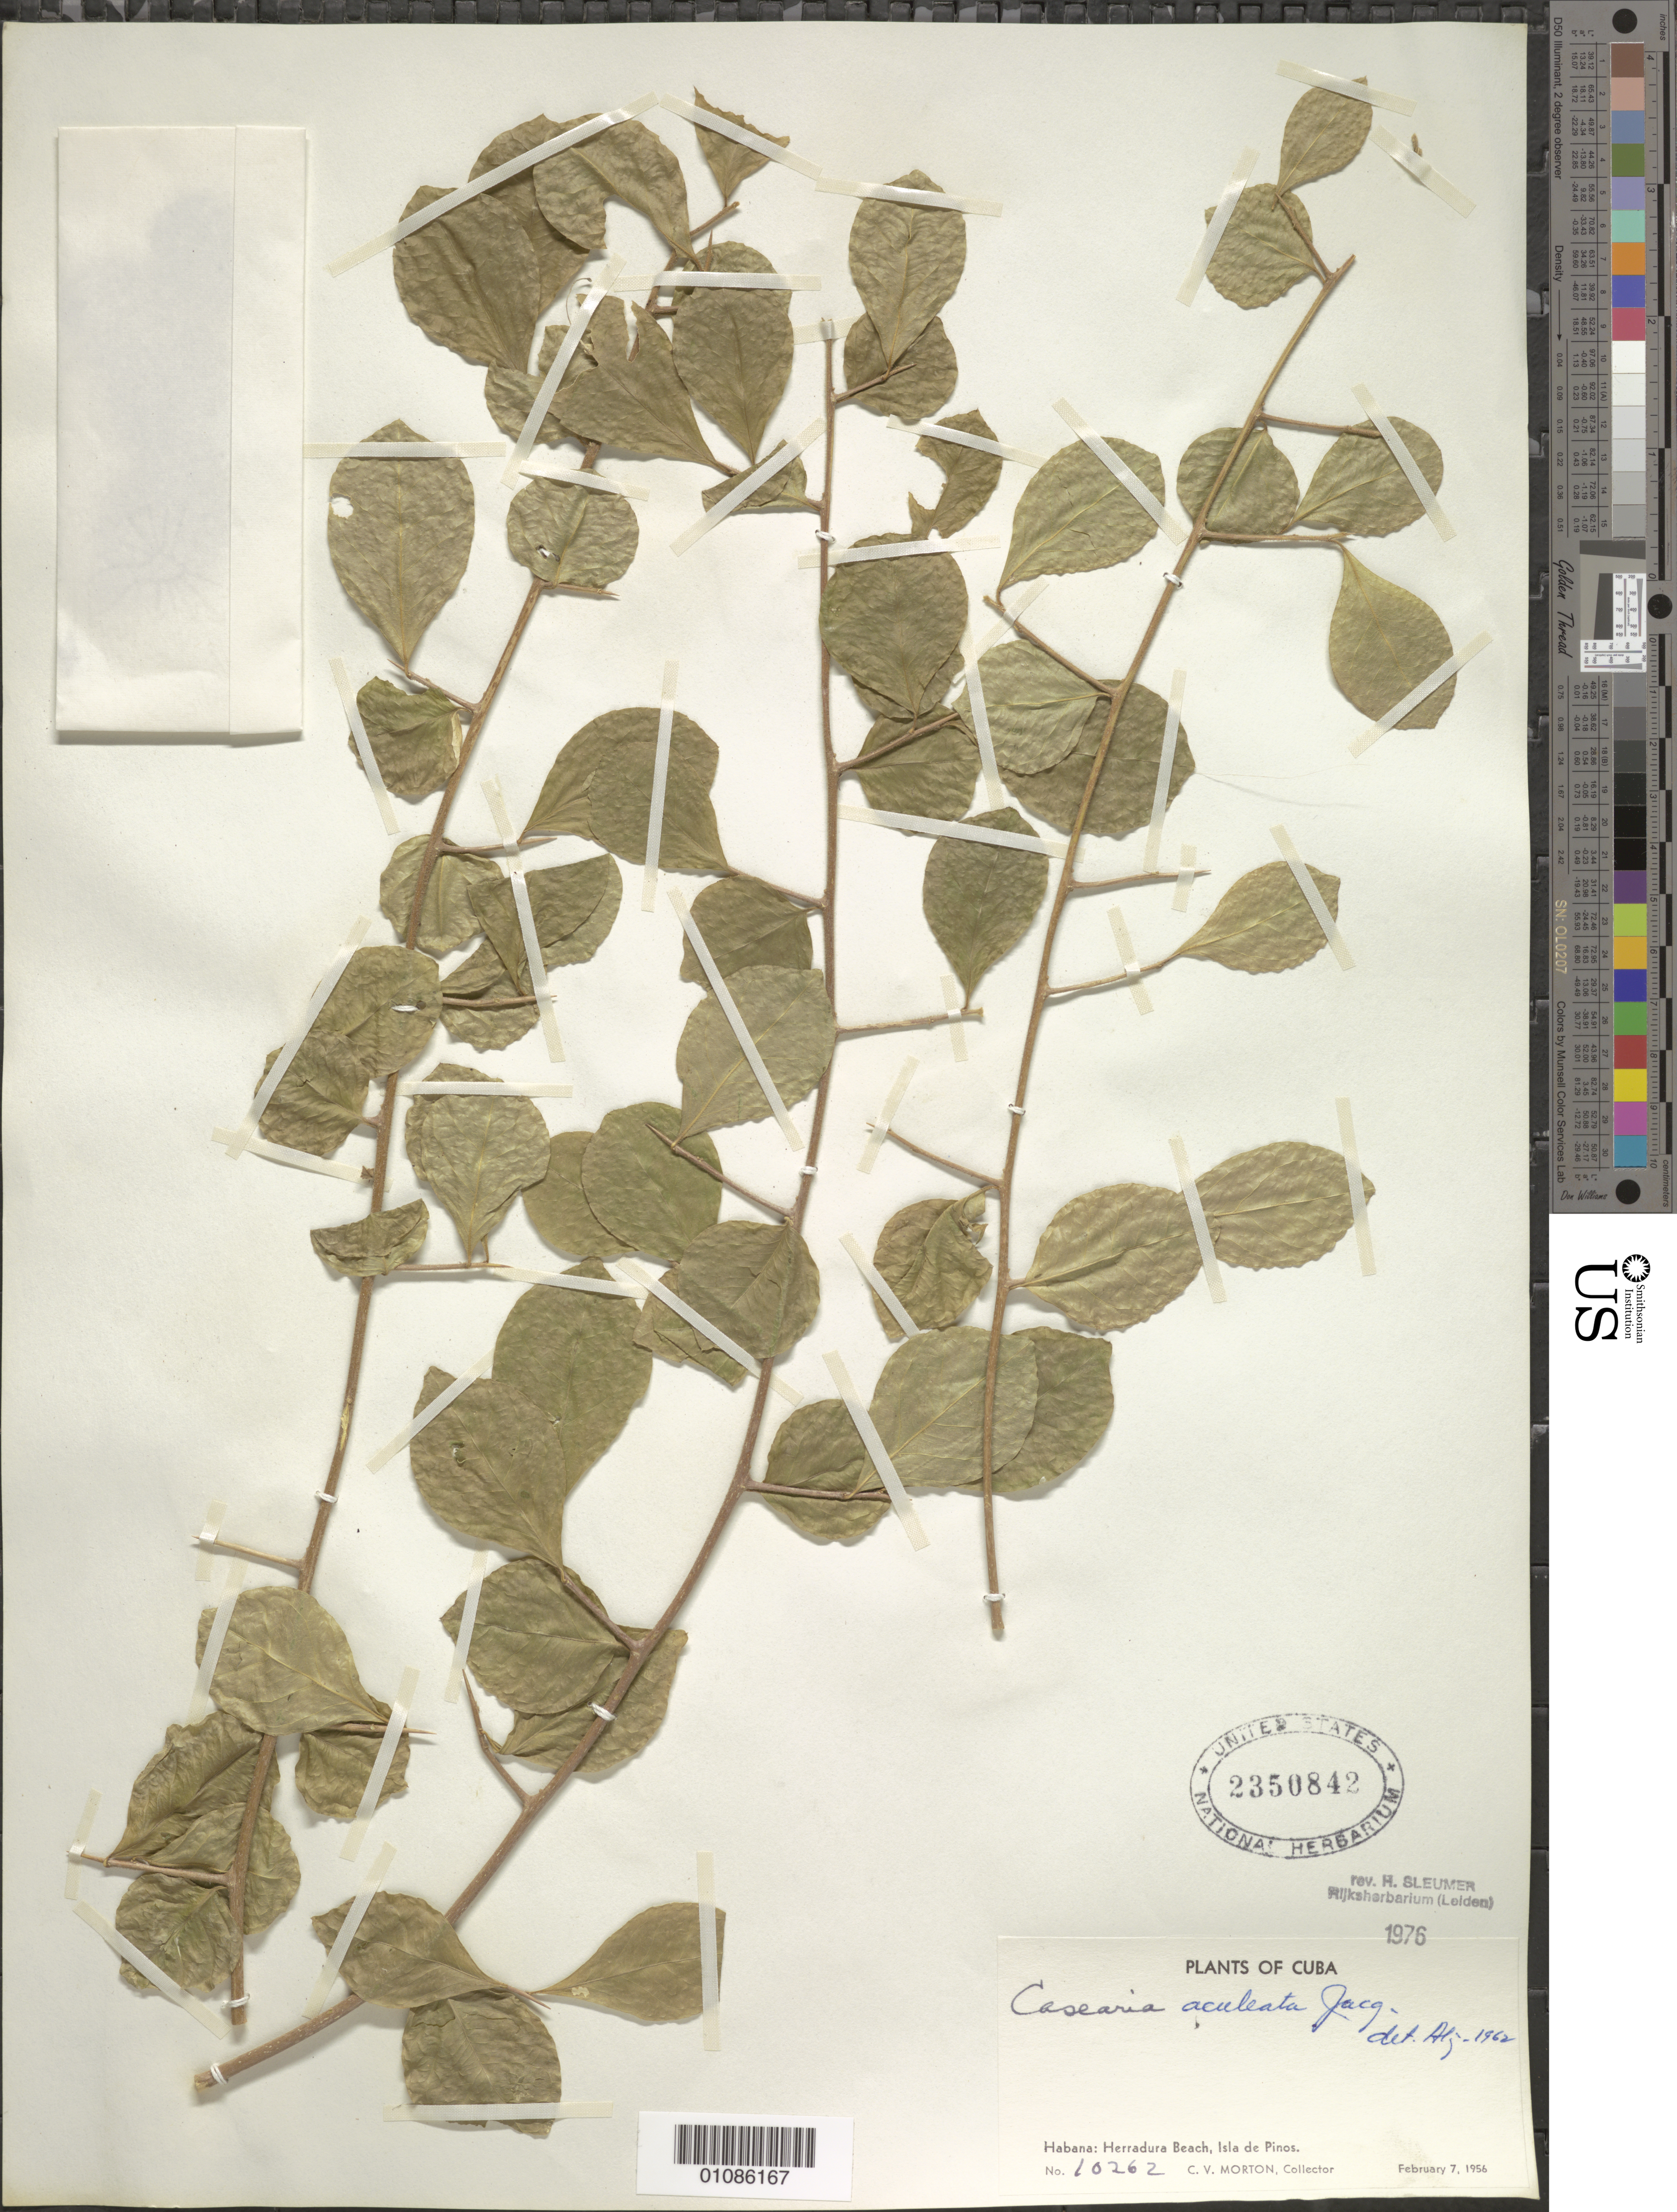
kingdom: Plantae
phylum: Tracheophyta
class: Magnoliopsida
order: Malpighiales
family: Salicaceae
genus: Casearia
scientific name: Casearia aculeata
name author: Jacq.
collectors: C. V. Morton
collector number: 10262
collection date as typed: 07 Feb 1956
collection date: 1956-02-07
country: Cuba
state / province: Isla de La Juventud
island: Isla de la Juventud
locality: Isle of Pines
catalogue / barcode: US 2350842